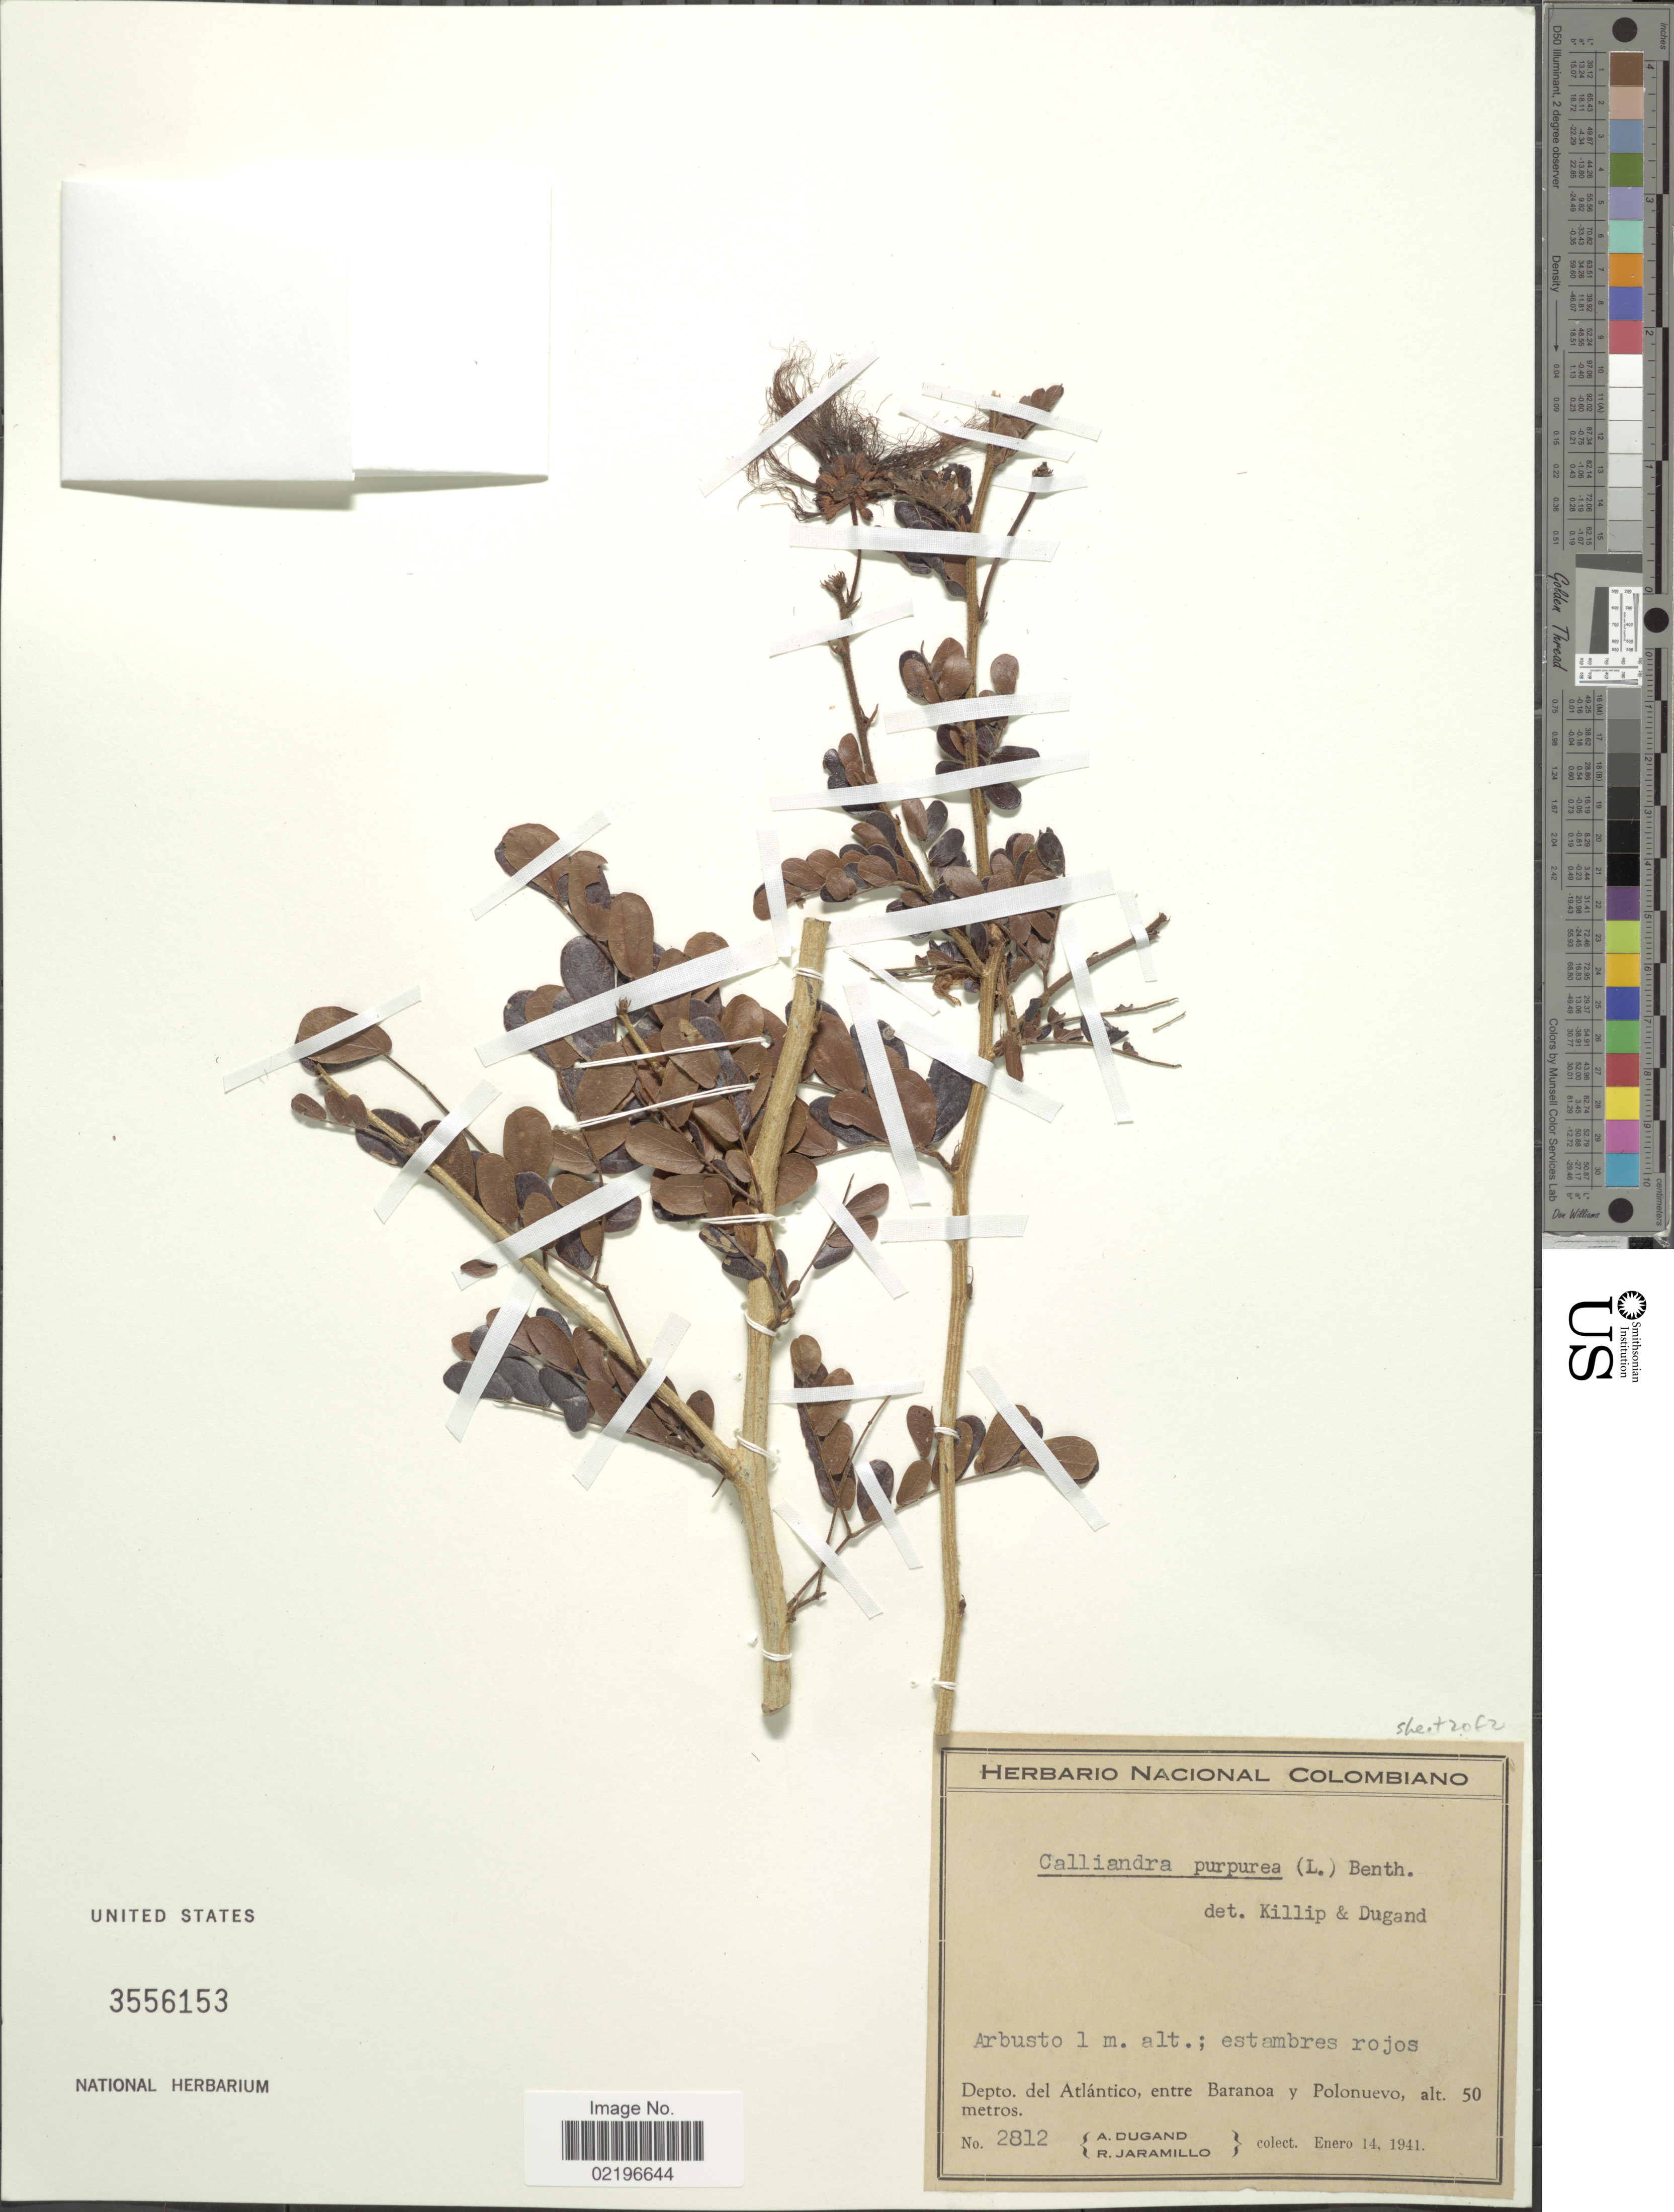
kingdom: Plantae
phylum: Tracheophyta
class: Magnoliopsida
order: Fabales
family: Fabaceae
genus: Calliandra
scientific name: Calliandra purpurea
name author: (L.) Benth.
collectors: A. Dugand & R. Jaramillo M.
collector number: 2812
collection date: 1941-01-14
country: Colombia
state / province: Atlántico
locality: Depto. del Atlantico, entre Baranoa y Polonuevo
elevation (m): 50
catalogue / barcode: US 3556153